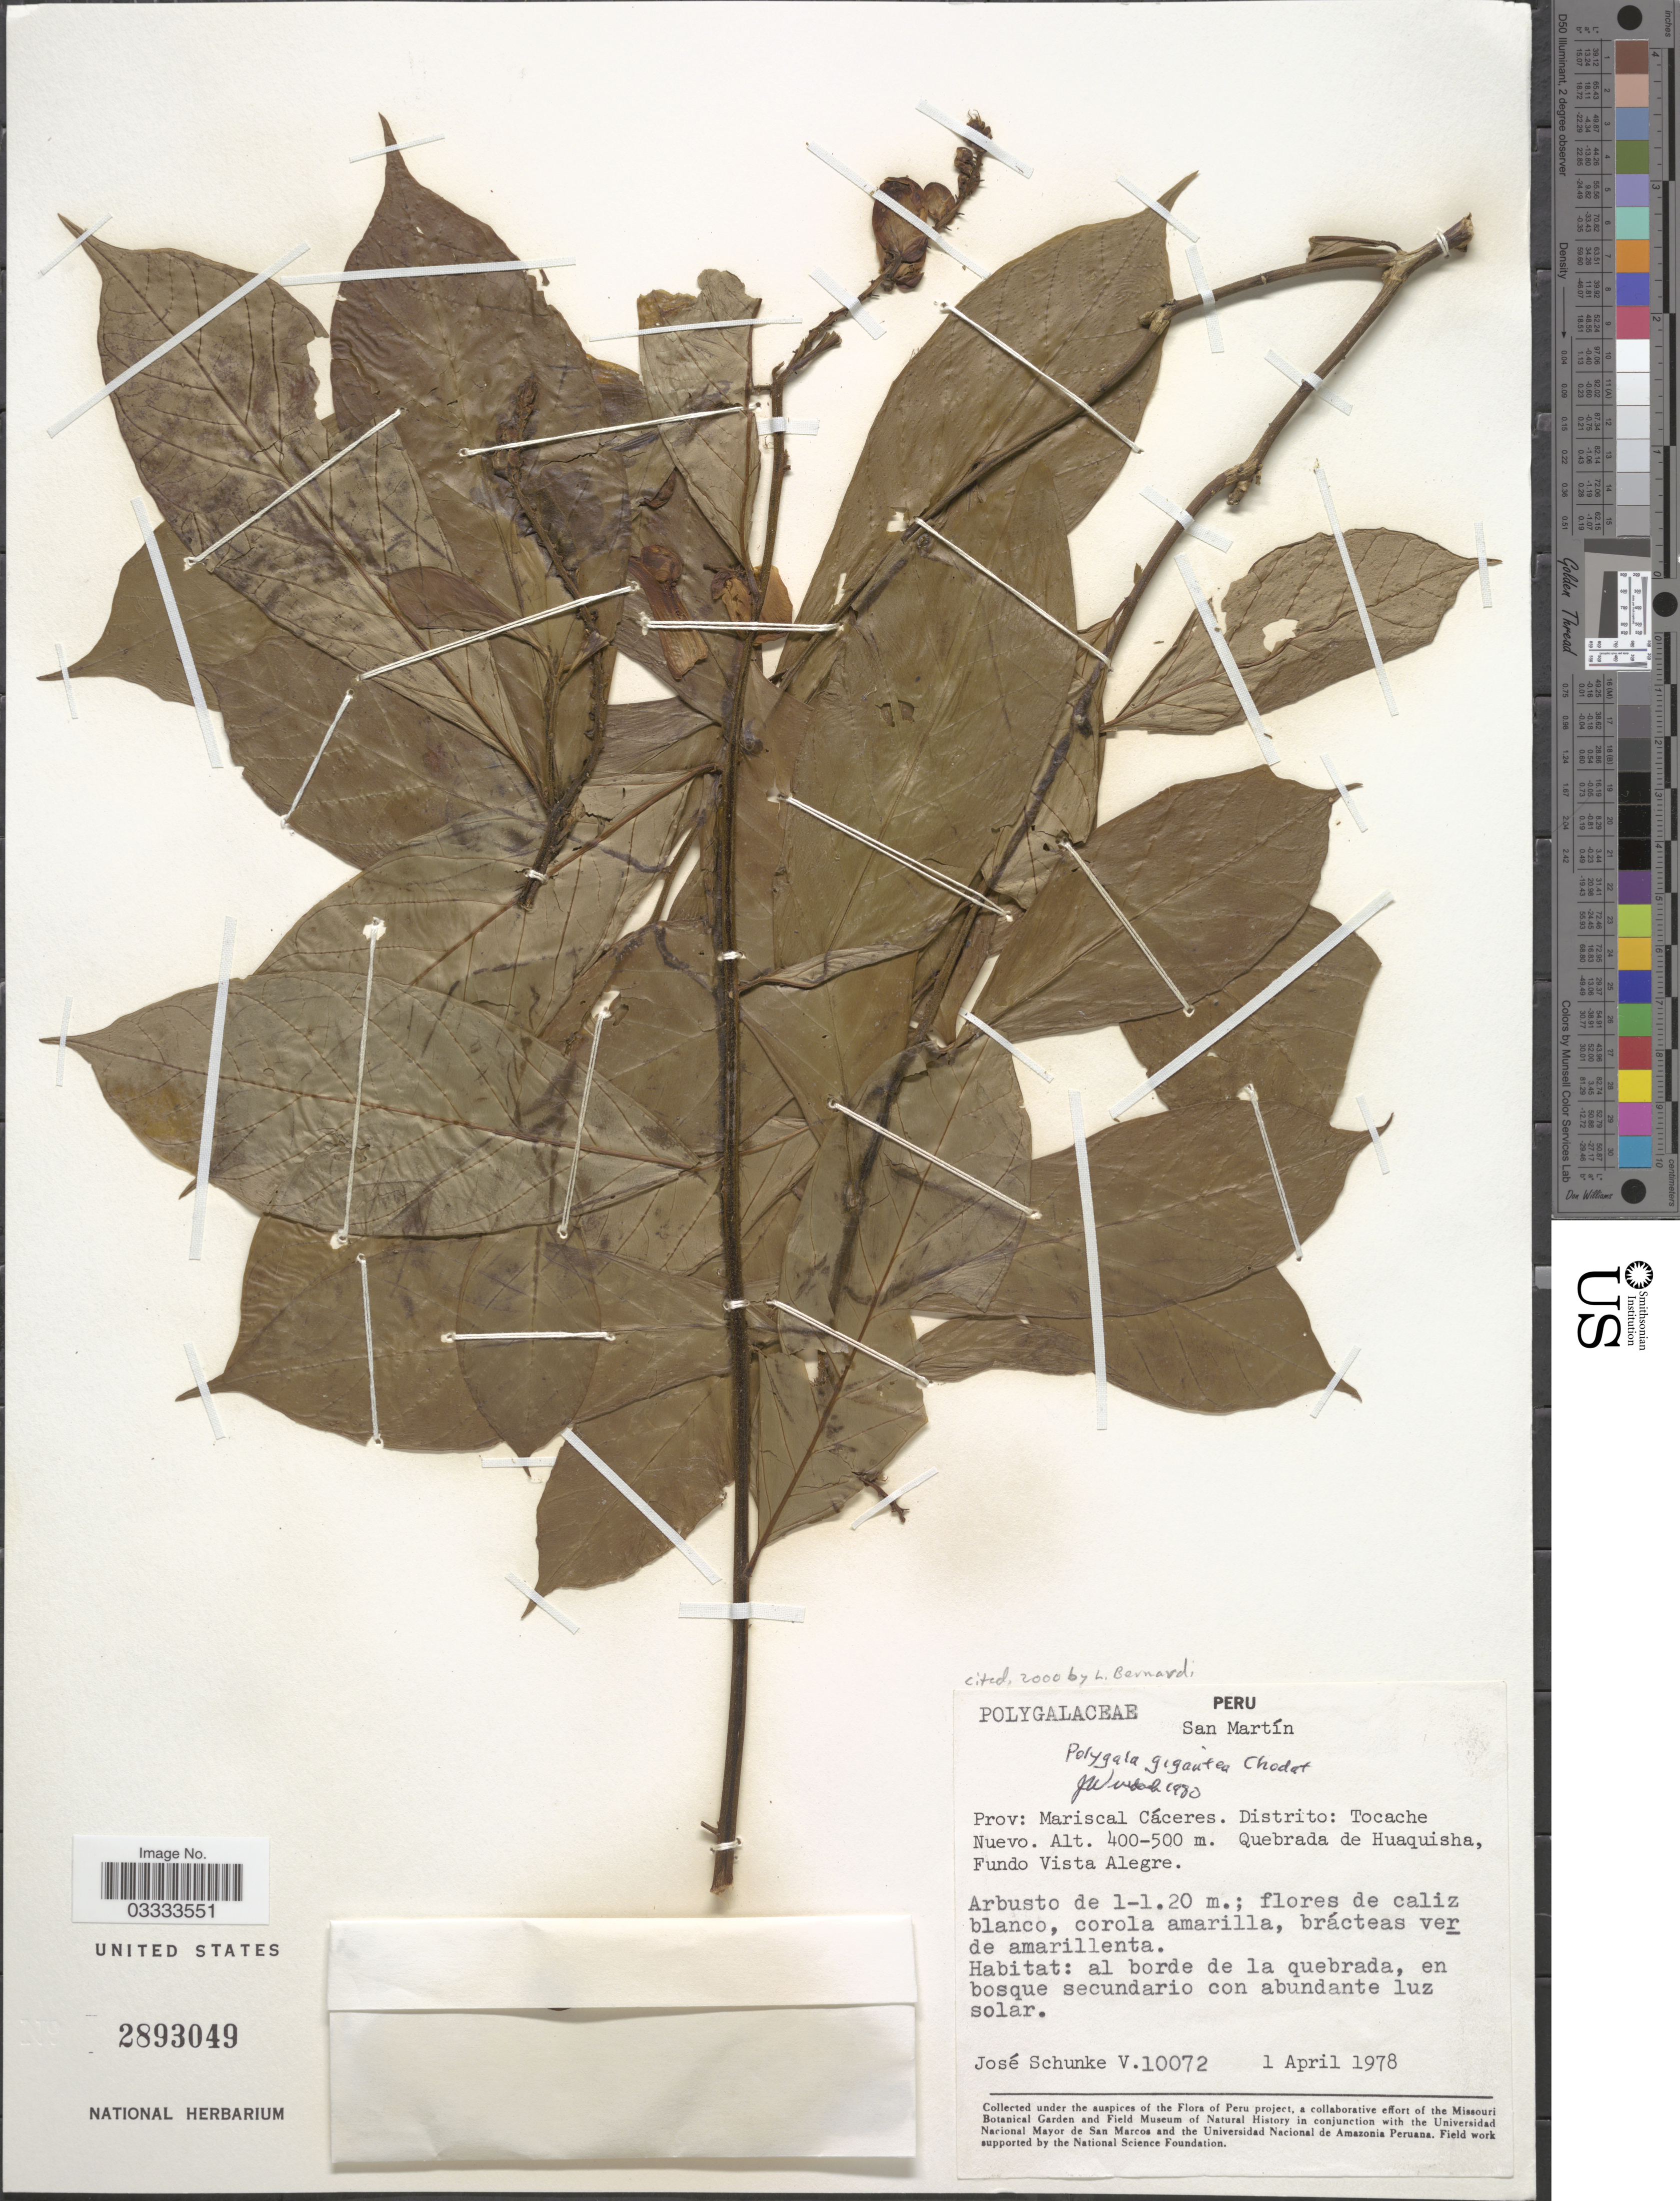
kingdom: Plantae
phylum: Tracheophyta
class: Magnoliopsida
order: Fabales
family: Polygalaceae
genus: Caamembeca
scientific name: Caamembeca gigantea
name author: (Chodat) J.F.B. Pastore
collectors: J. Schunke Vigo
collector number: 10072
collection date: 1978-04-01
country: Peru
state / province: San Martín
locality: Prov: Mariscal Cáceres. Distrito: Tocache Nuevo. Quebrada de Huaquisha, Fundo Vista Alegre.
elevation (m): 400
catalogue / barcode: US 2893049